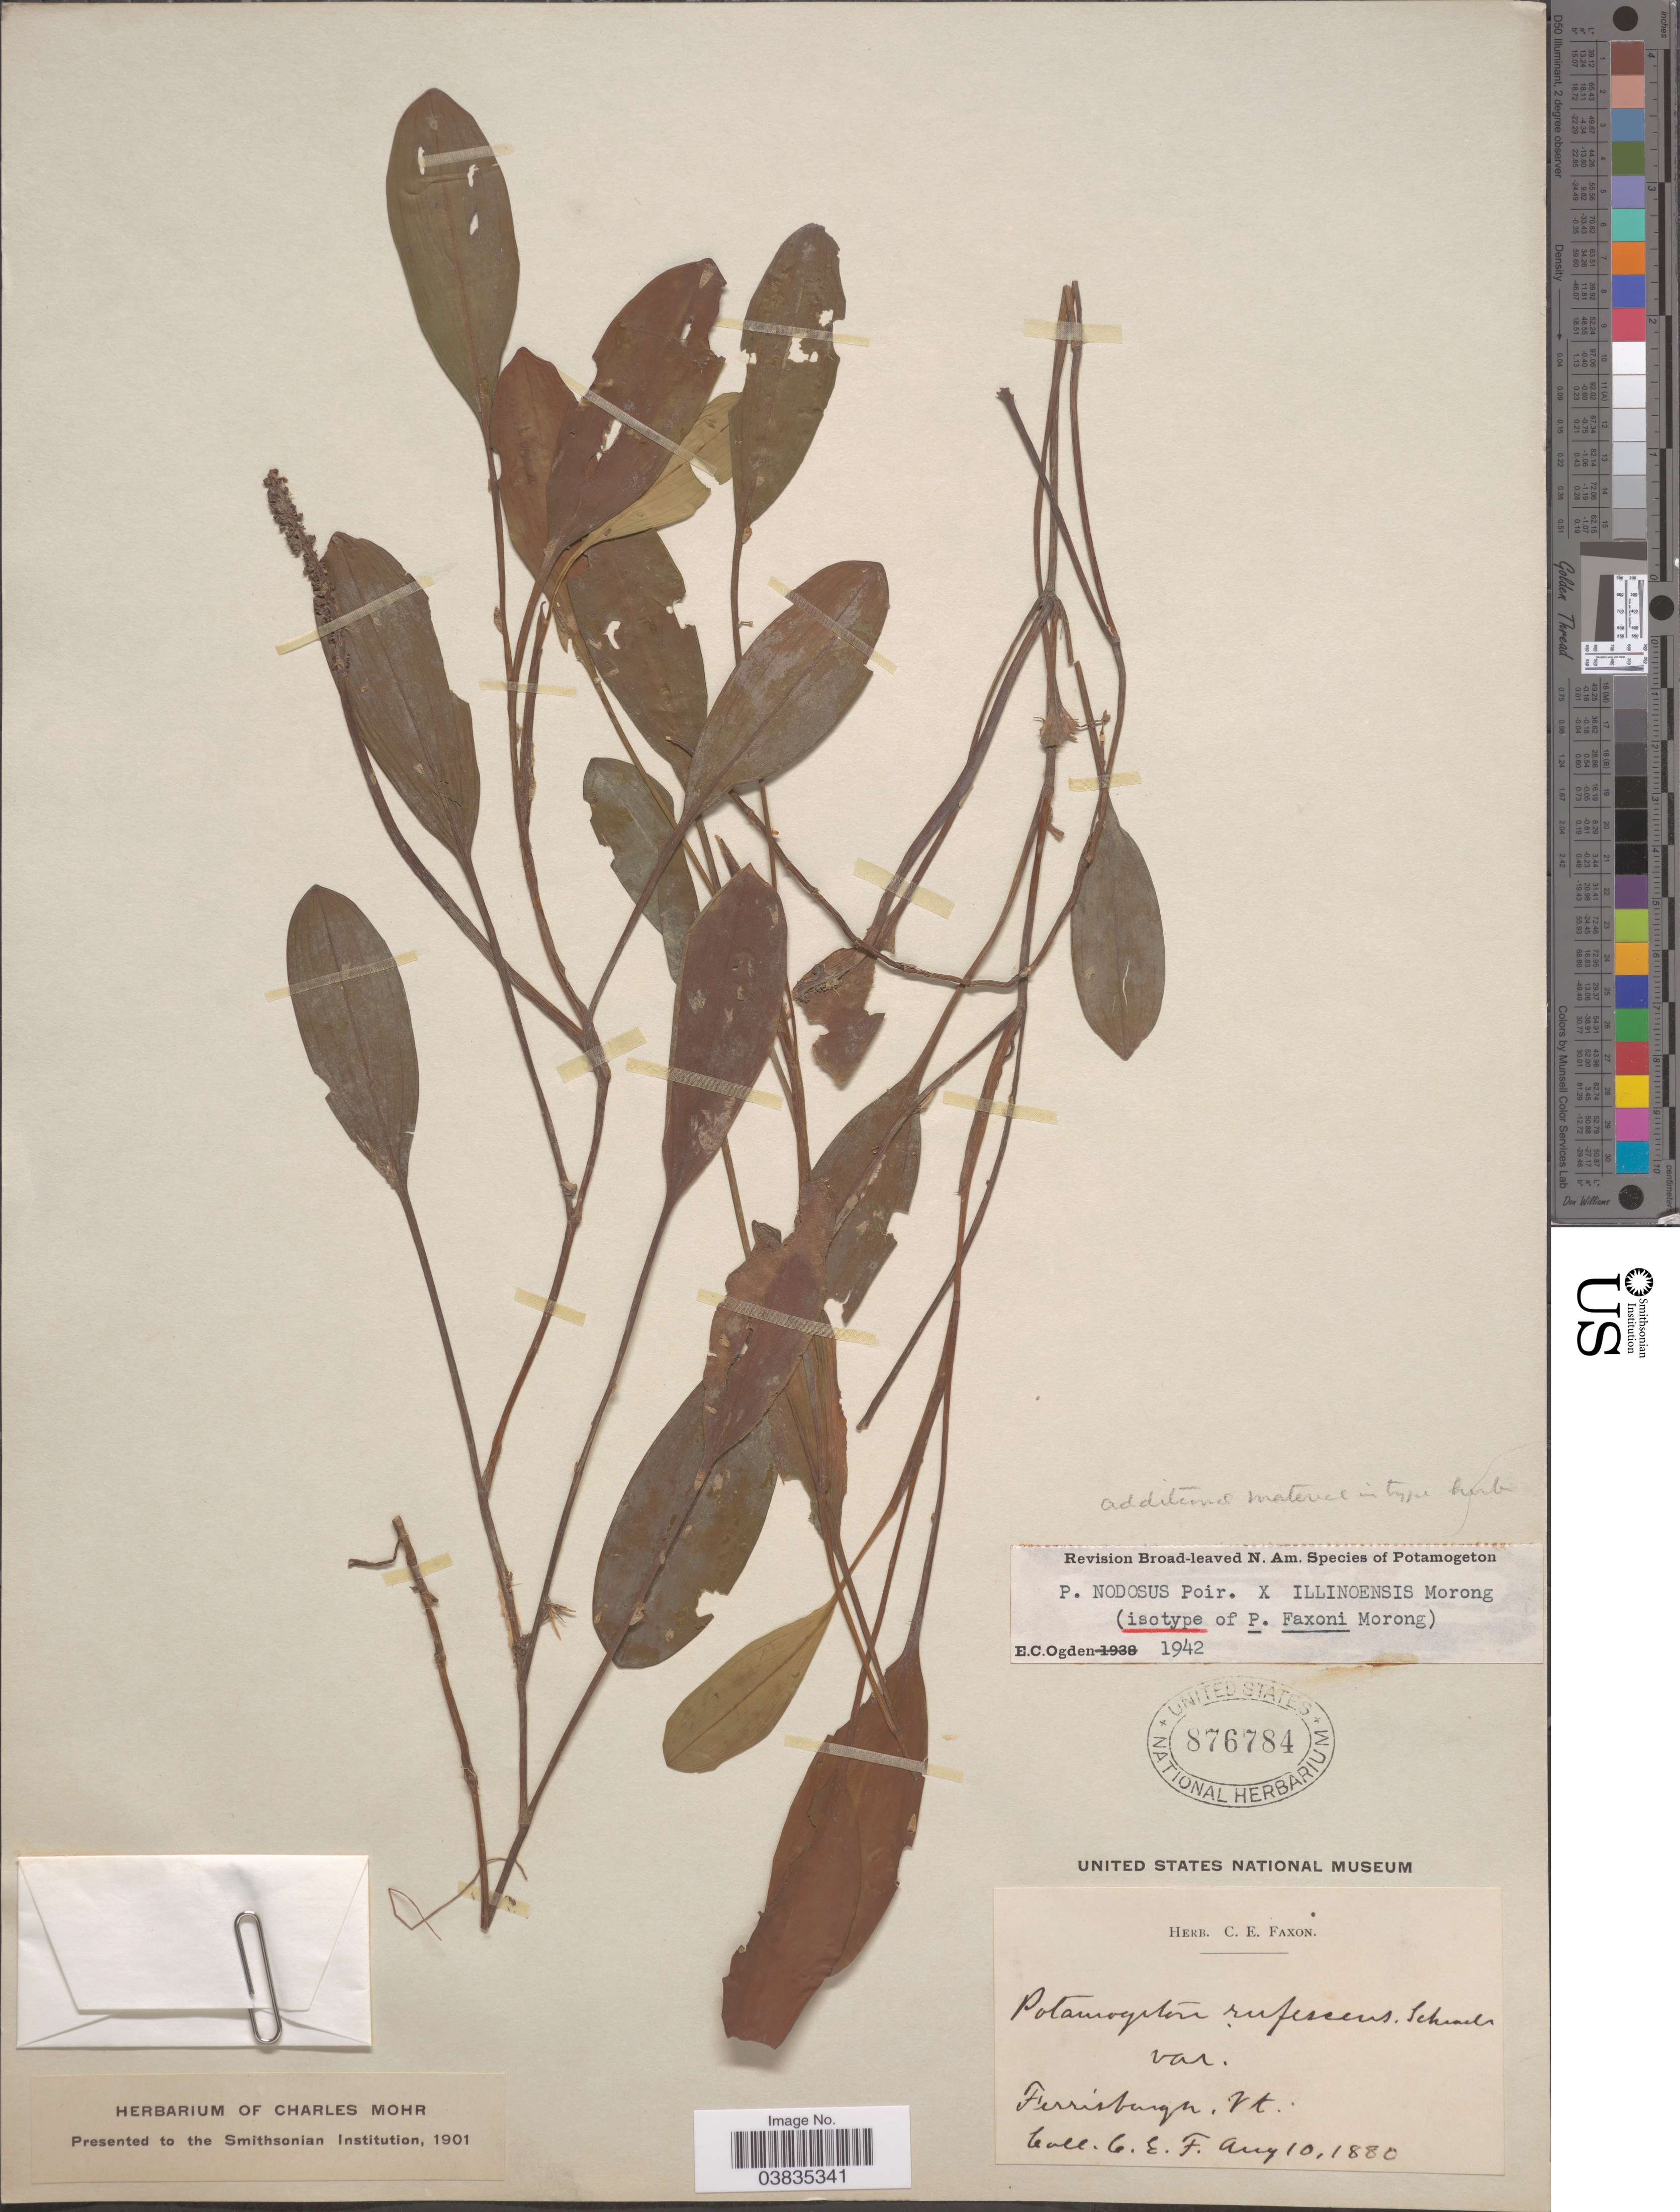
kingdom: Plantae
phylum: Tracheophyta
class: Liliopsida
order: Alismatales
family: Potamogetonaceae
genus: Potamogeton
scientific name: Potamogeton nodosus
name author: Poir.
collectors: C. Faxon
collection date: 1880-08-10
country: United States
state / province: Vermont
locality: Verrisburgh.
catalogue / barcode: US 876784